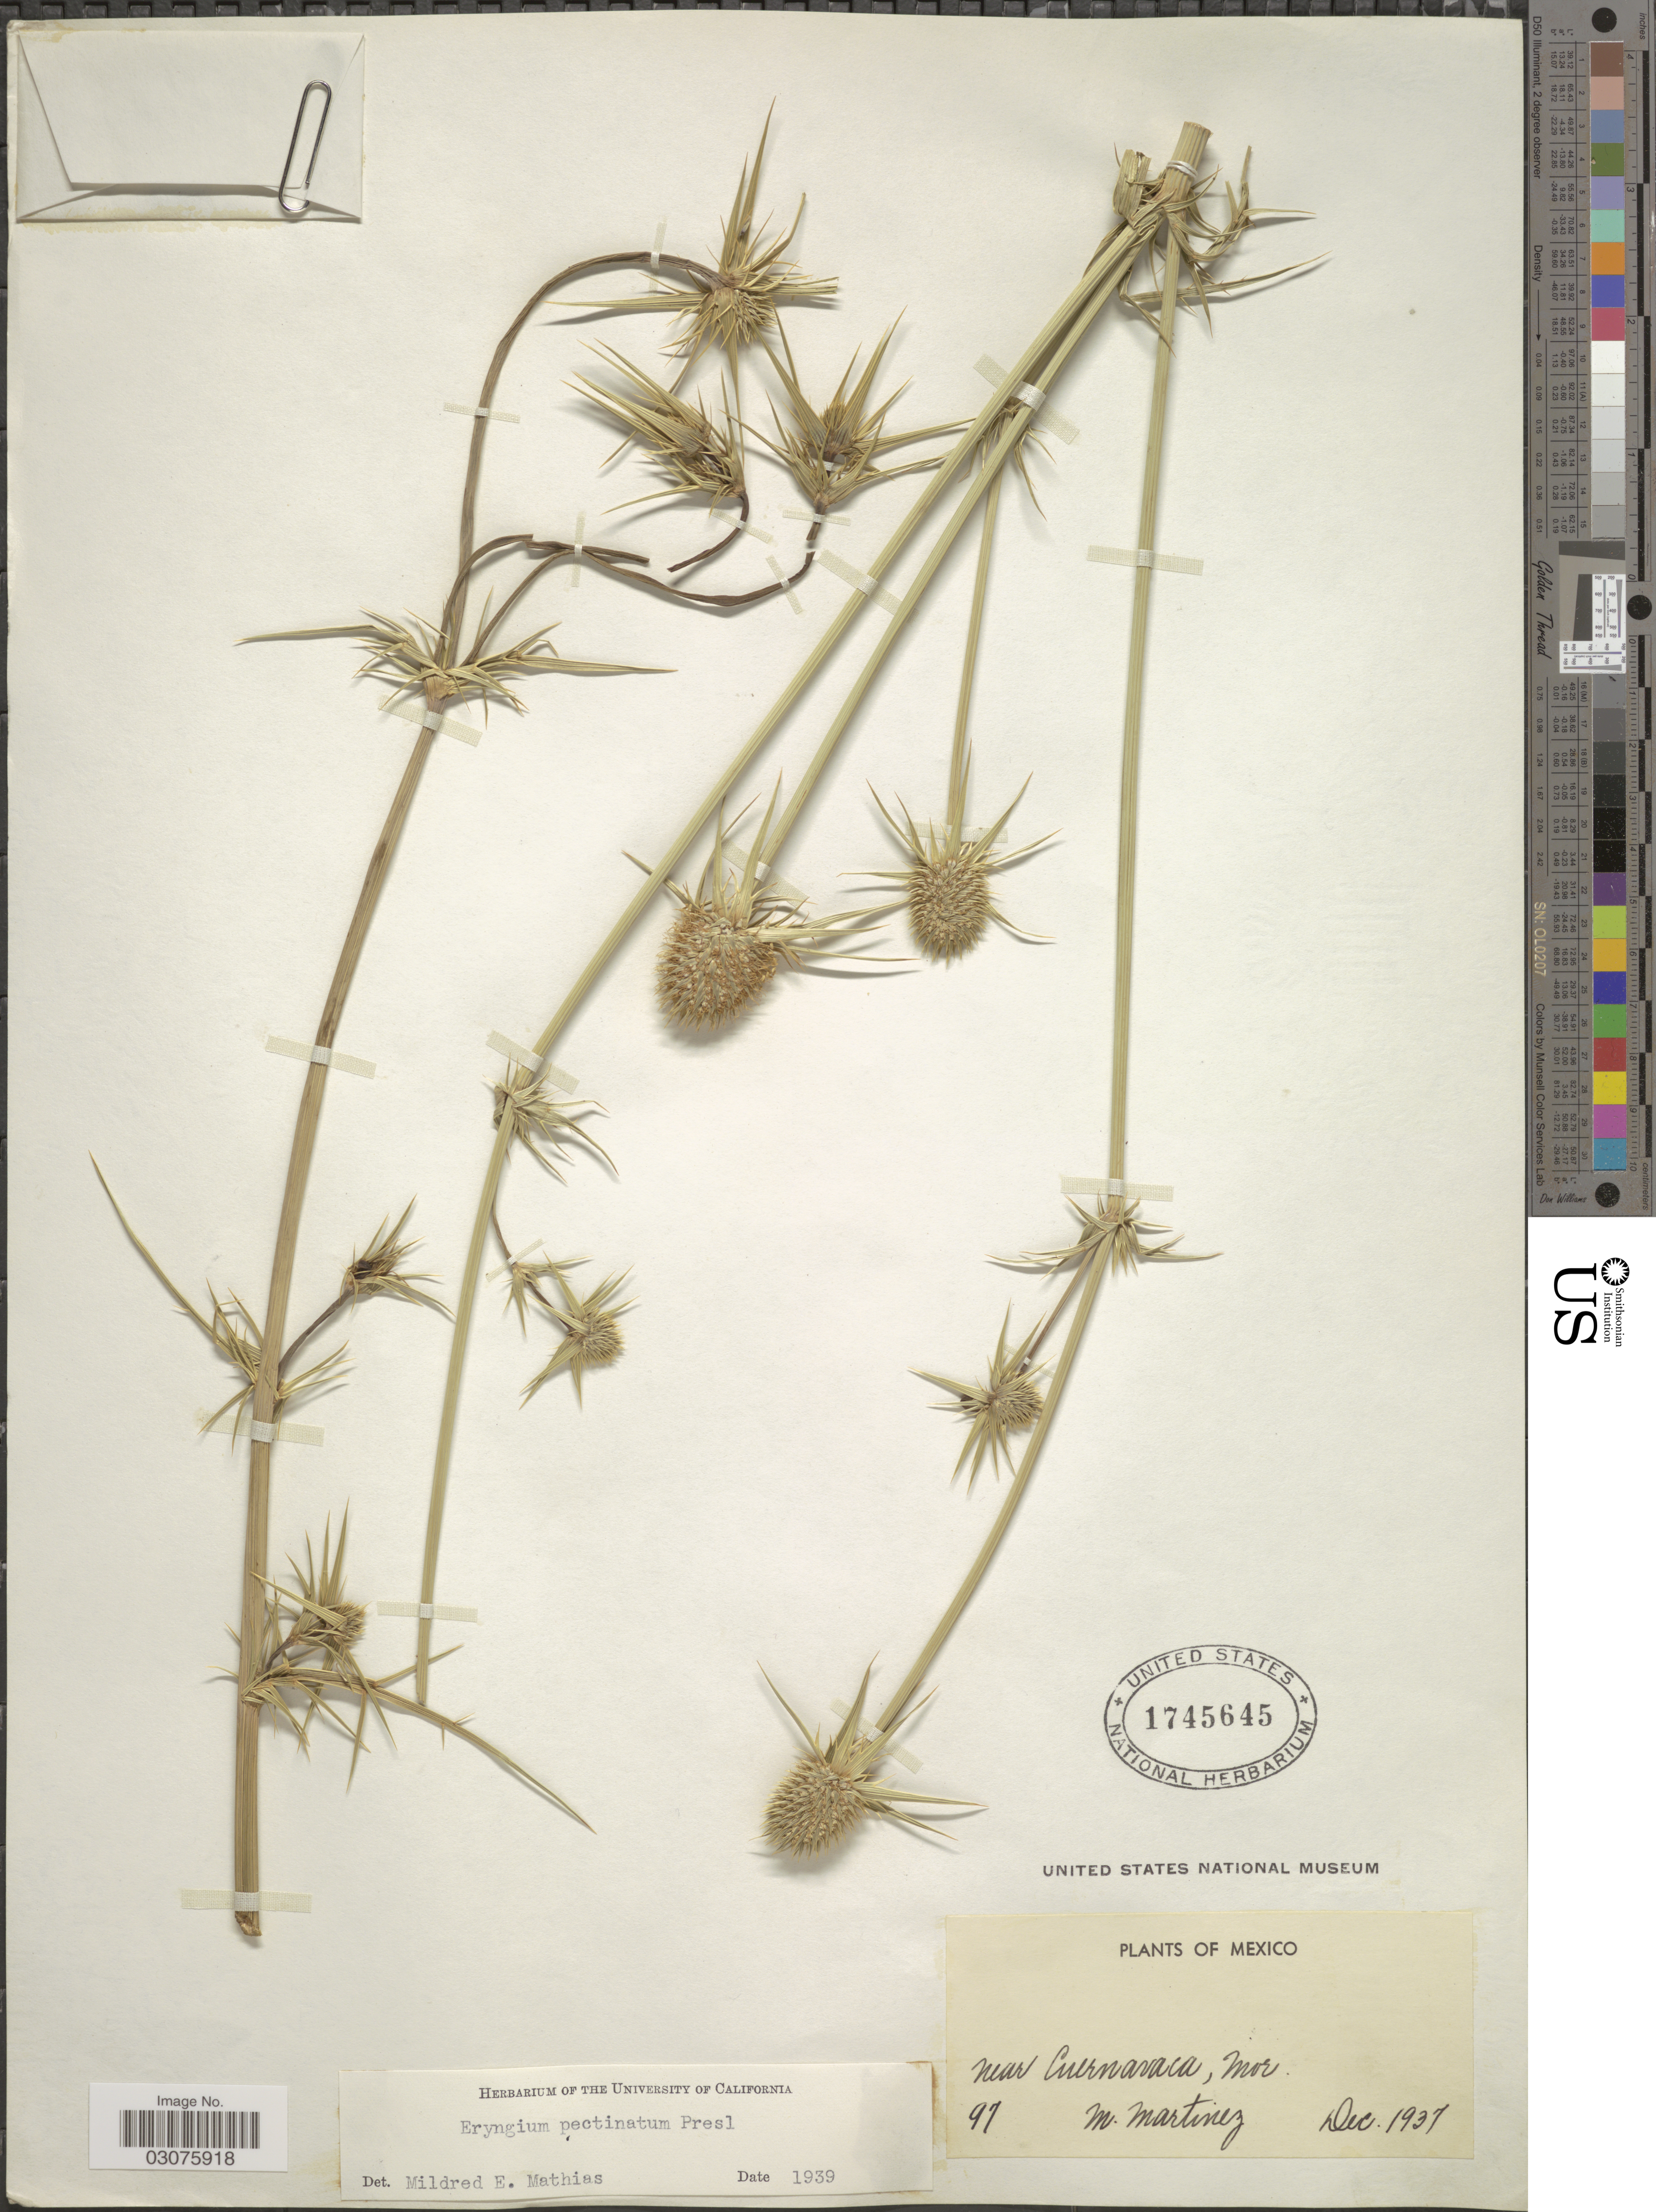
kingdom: Plantae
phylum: Tracheophyta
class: Magnoliopsida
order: Apiales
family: Apiaceae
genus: Eryngium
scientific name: Eryngium pectinatum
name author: C. Presl ex DC.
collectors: M. Martínez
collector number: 97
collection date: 1937-12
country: Mexico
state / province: Morelos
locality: Near Cuernavaca.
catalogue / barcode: US 1745645